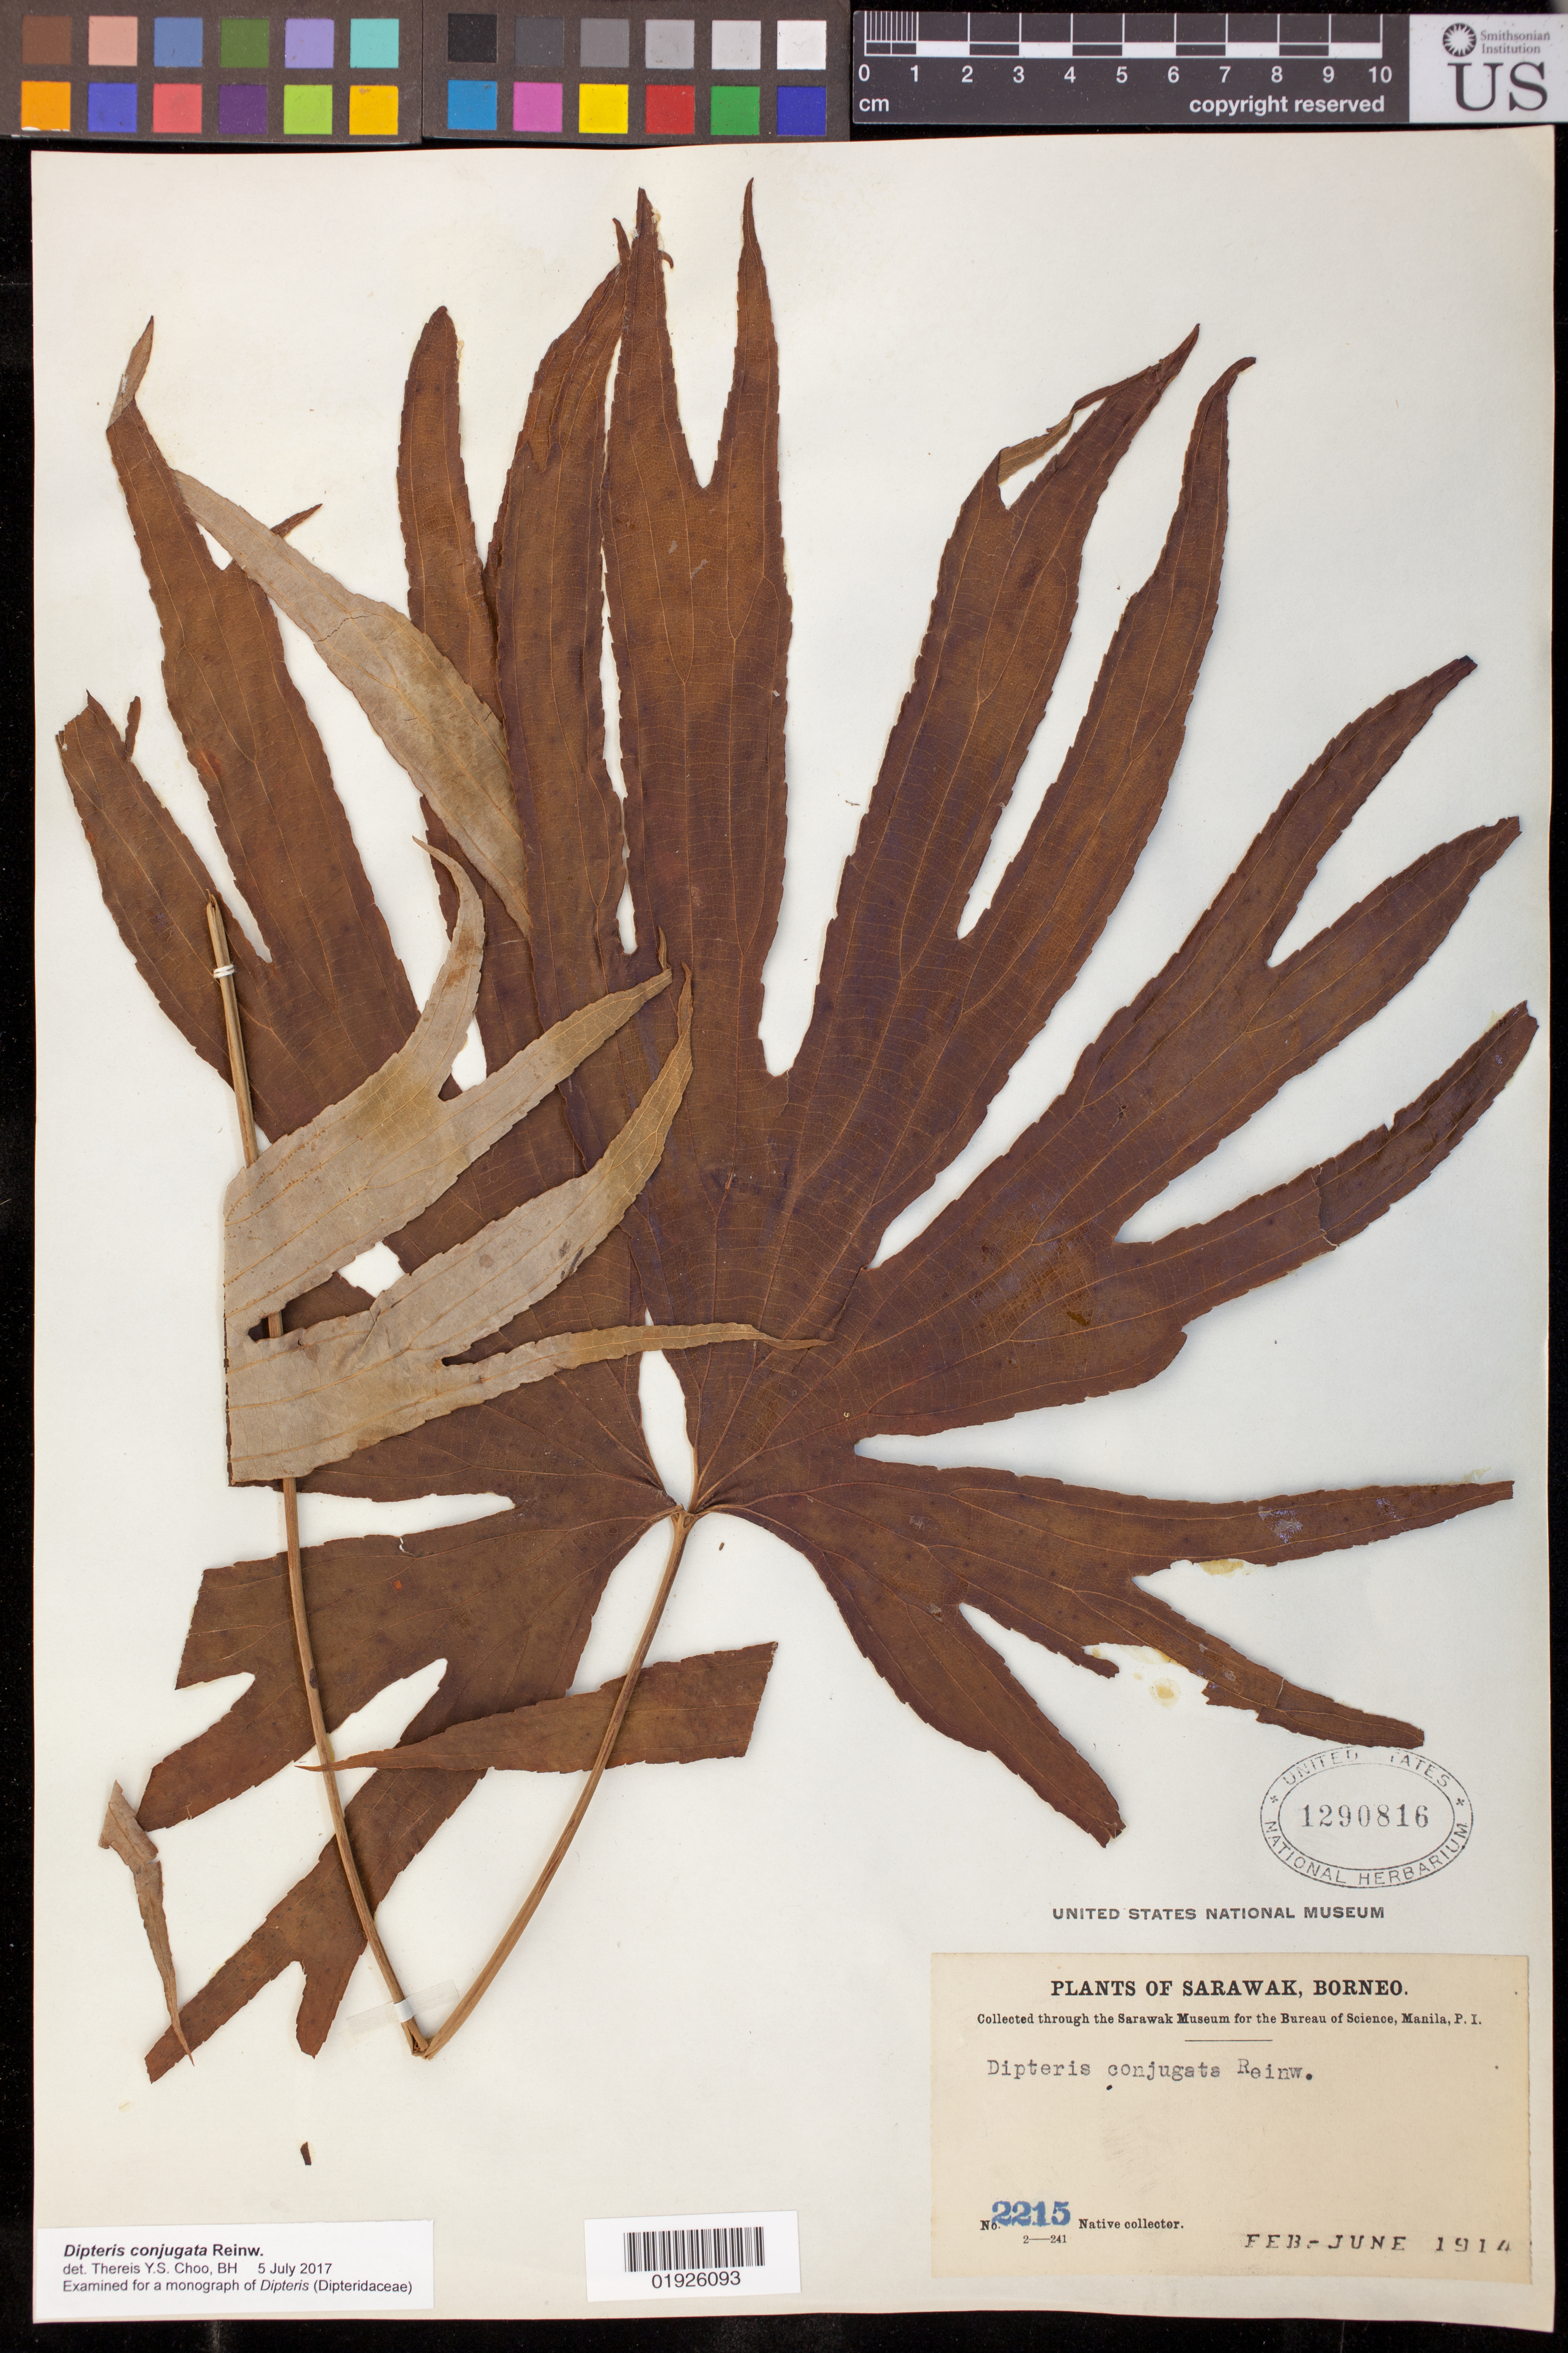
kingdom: Plantae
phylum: Tracheophyta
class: Polypodiopsida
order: Gleicheniales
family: Dipteridaceae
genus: Dipteris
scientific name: Dipteris conjugata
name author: Reinw.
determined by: Choo, Thereis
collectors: Native collector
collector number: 2215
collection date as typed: Feb 1914 to -- Jun 1914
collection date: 1914-02/1914-06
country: Malaysia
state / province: Sarawak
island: Borneo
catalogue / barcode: US 1290816